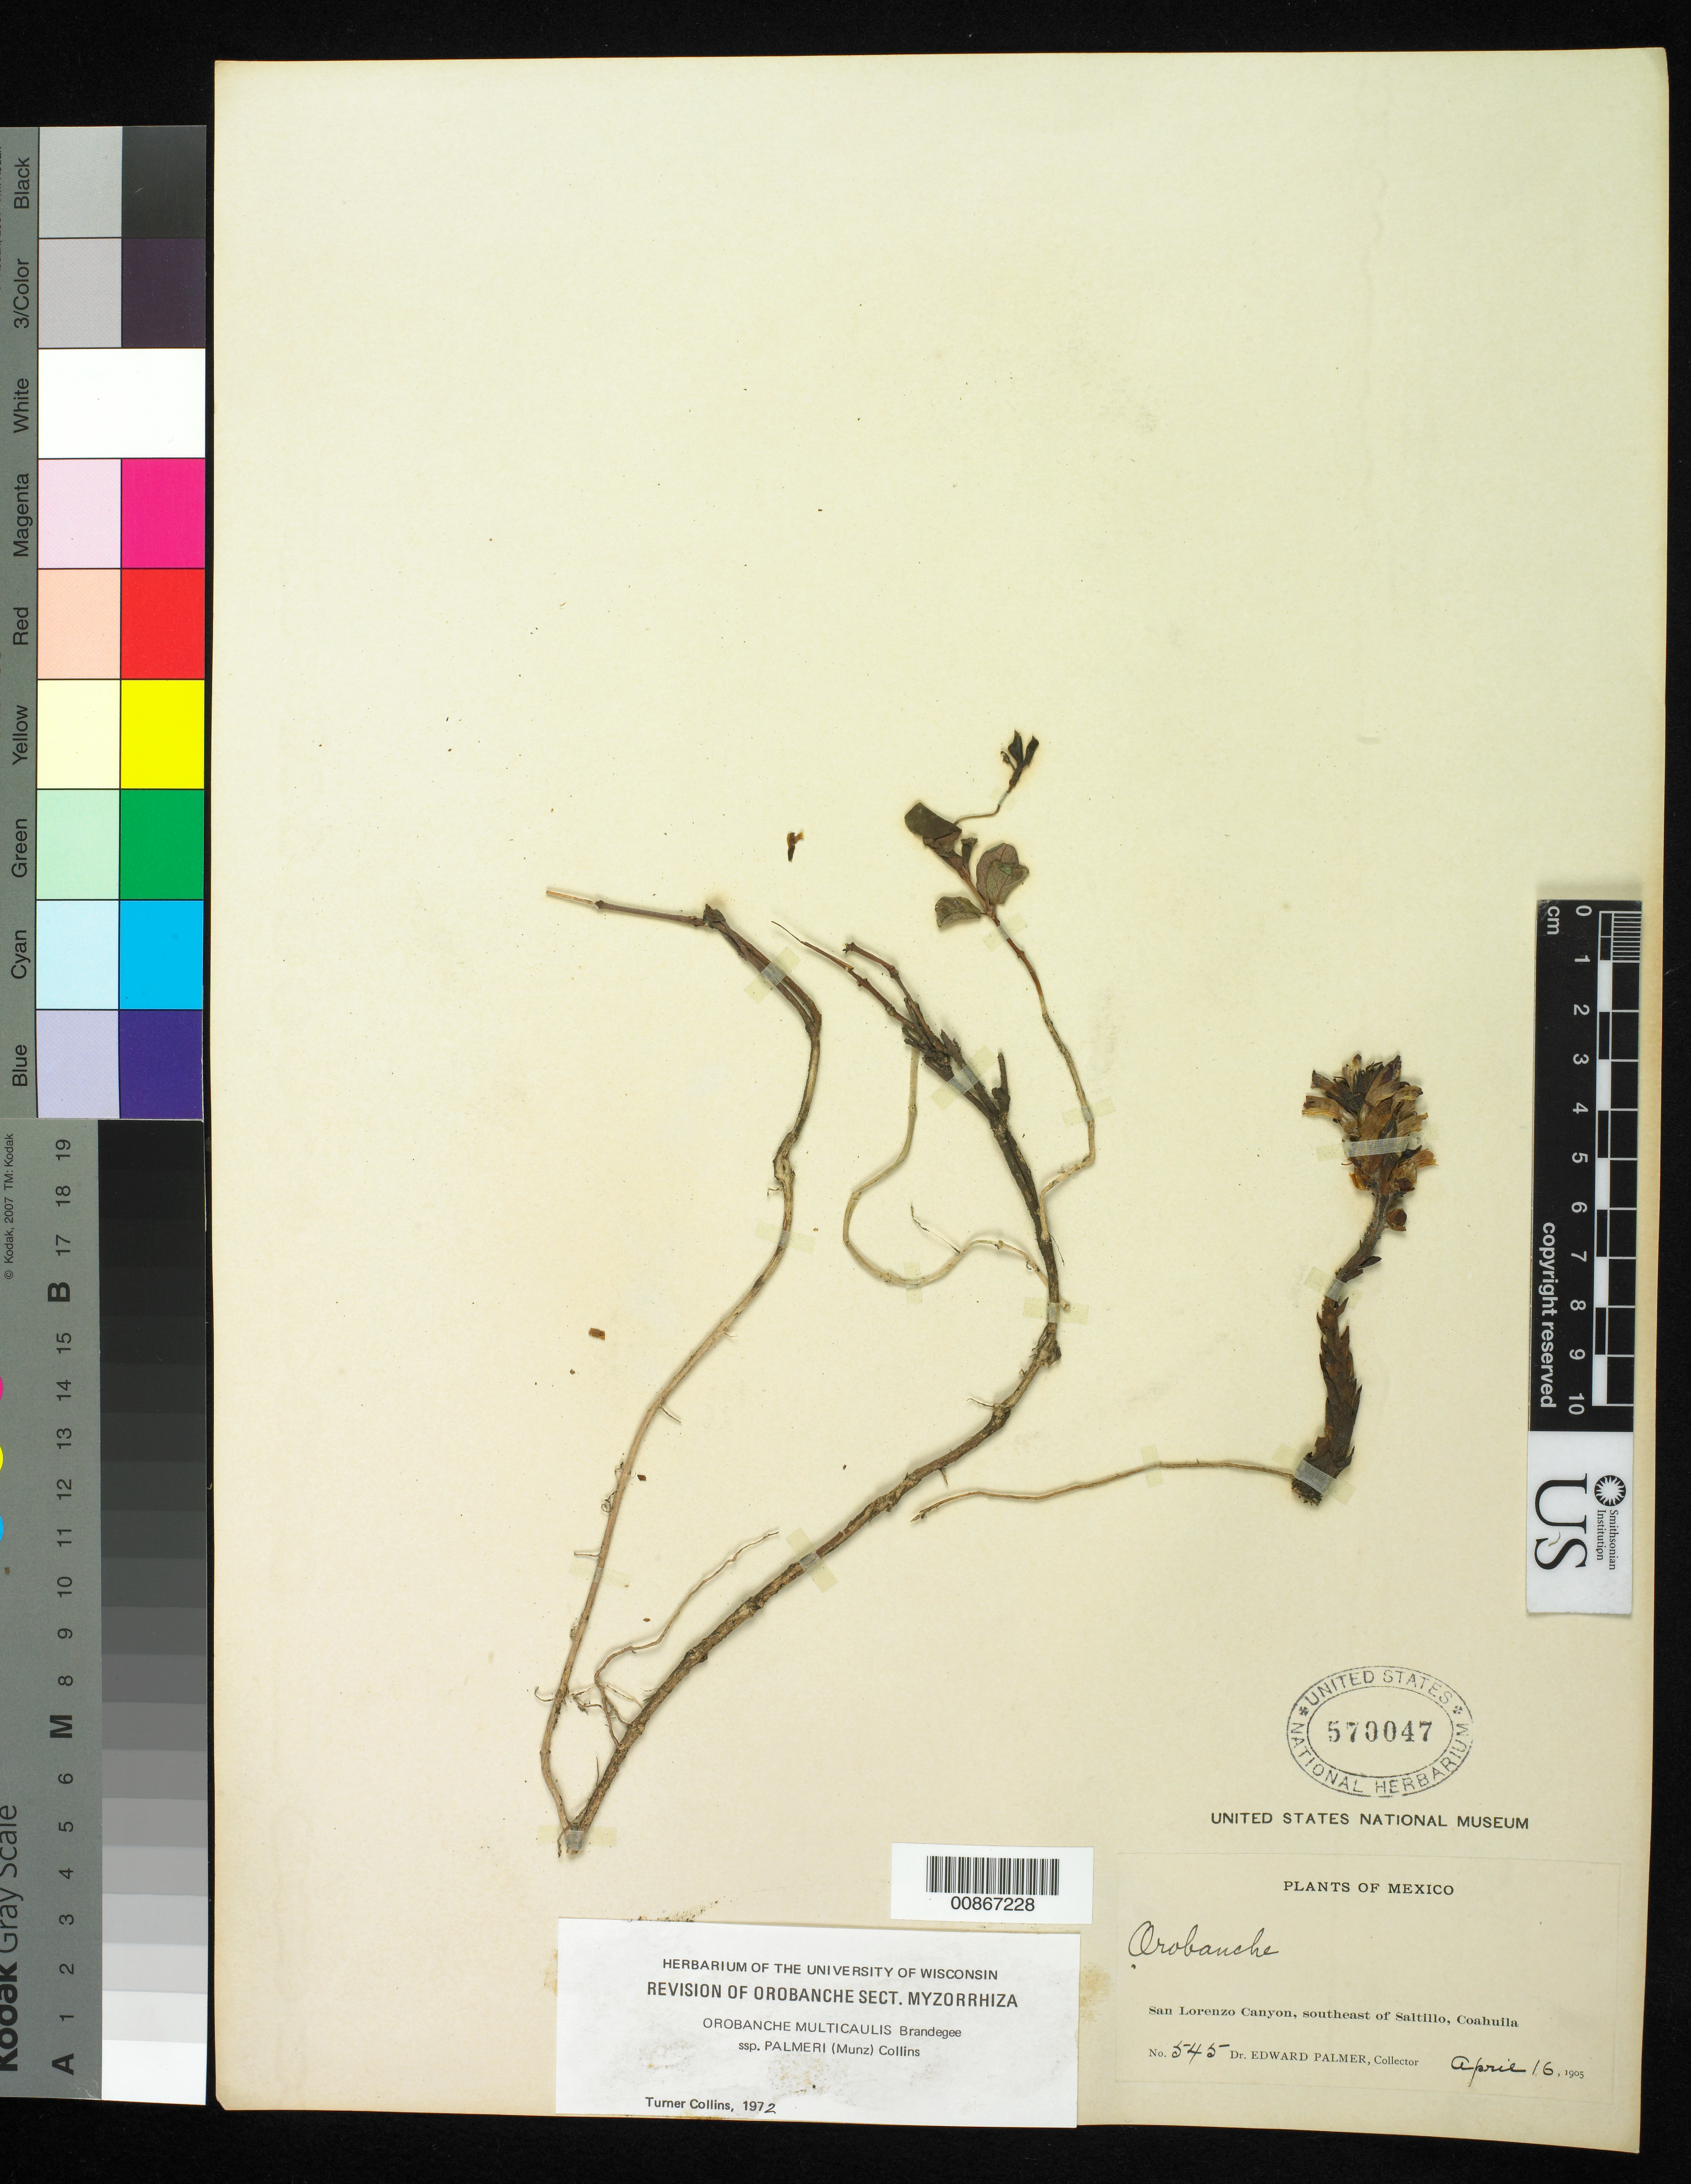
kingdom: Plantae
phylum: Tracheophyta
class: Magnoliopsida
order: Lamiales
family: Orobanchaceae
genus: Orobanche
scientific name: Orobanche multicaulis subsp. palmeri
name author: (Munz) L.T. Collins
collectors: E. Palmer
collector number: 545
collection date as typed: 16 Apr 1905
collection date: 1905-04-16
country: Mexico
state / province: Coahuila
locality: San Lorenzo Canyon, southeast of Saltillo, Coahuila.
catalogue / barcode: US 570047